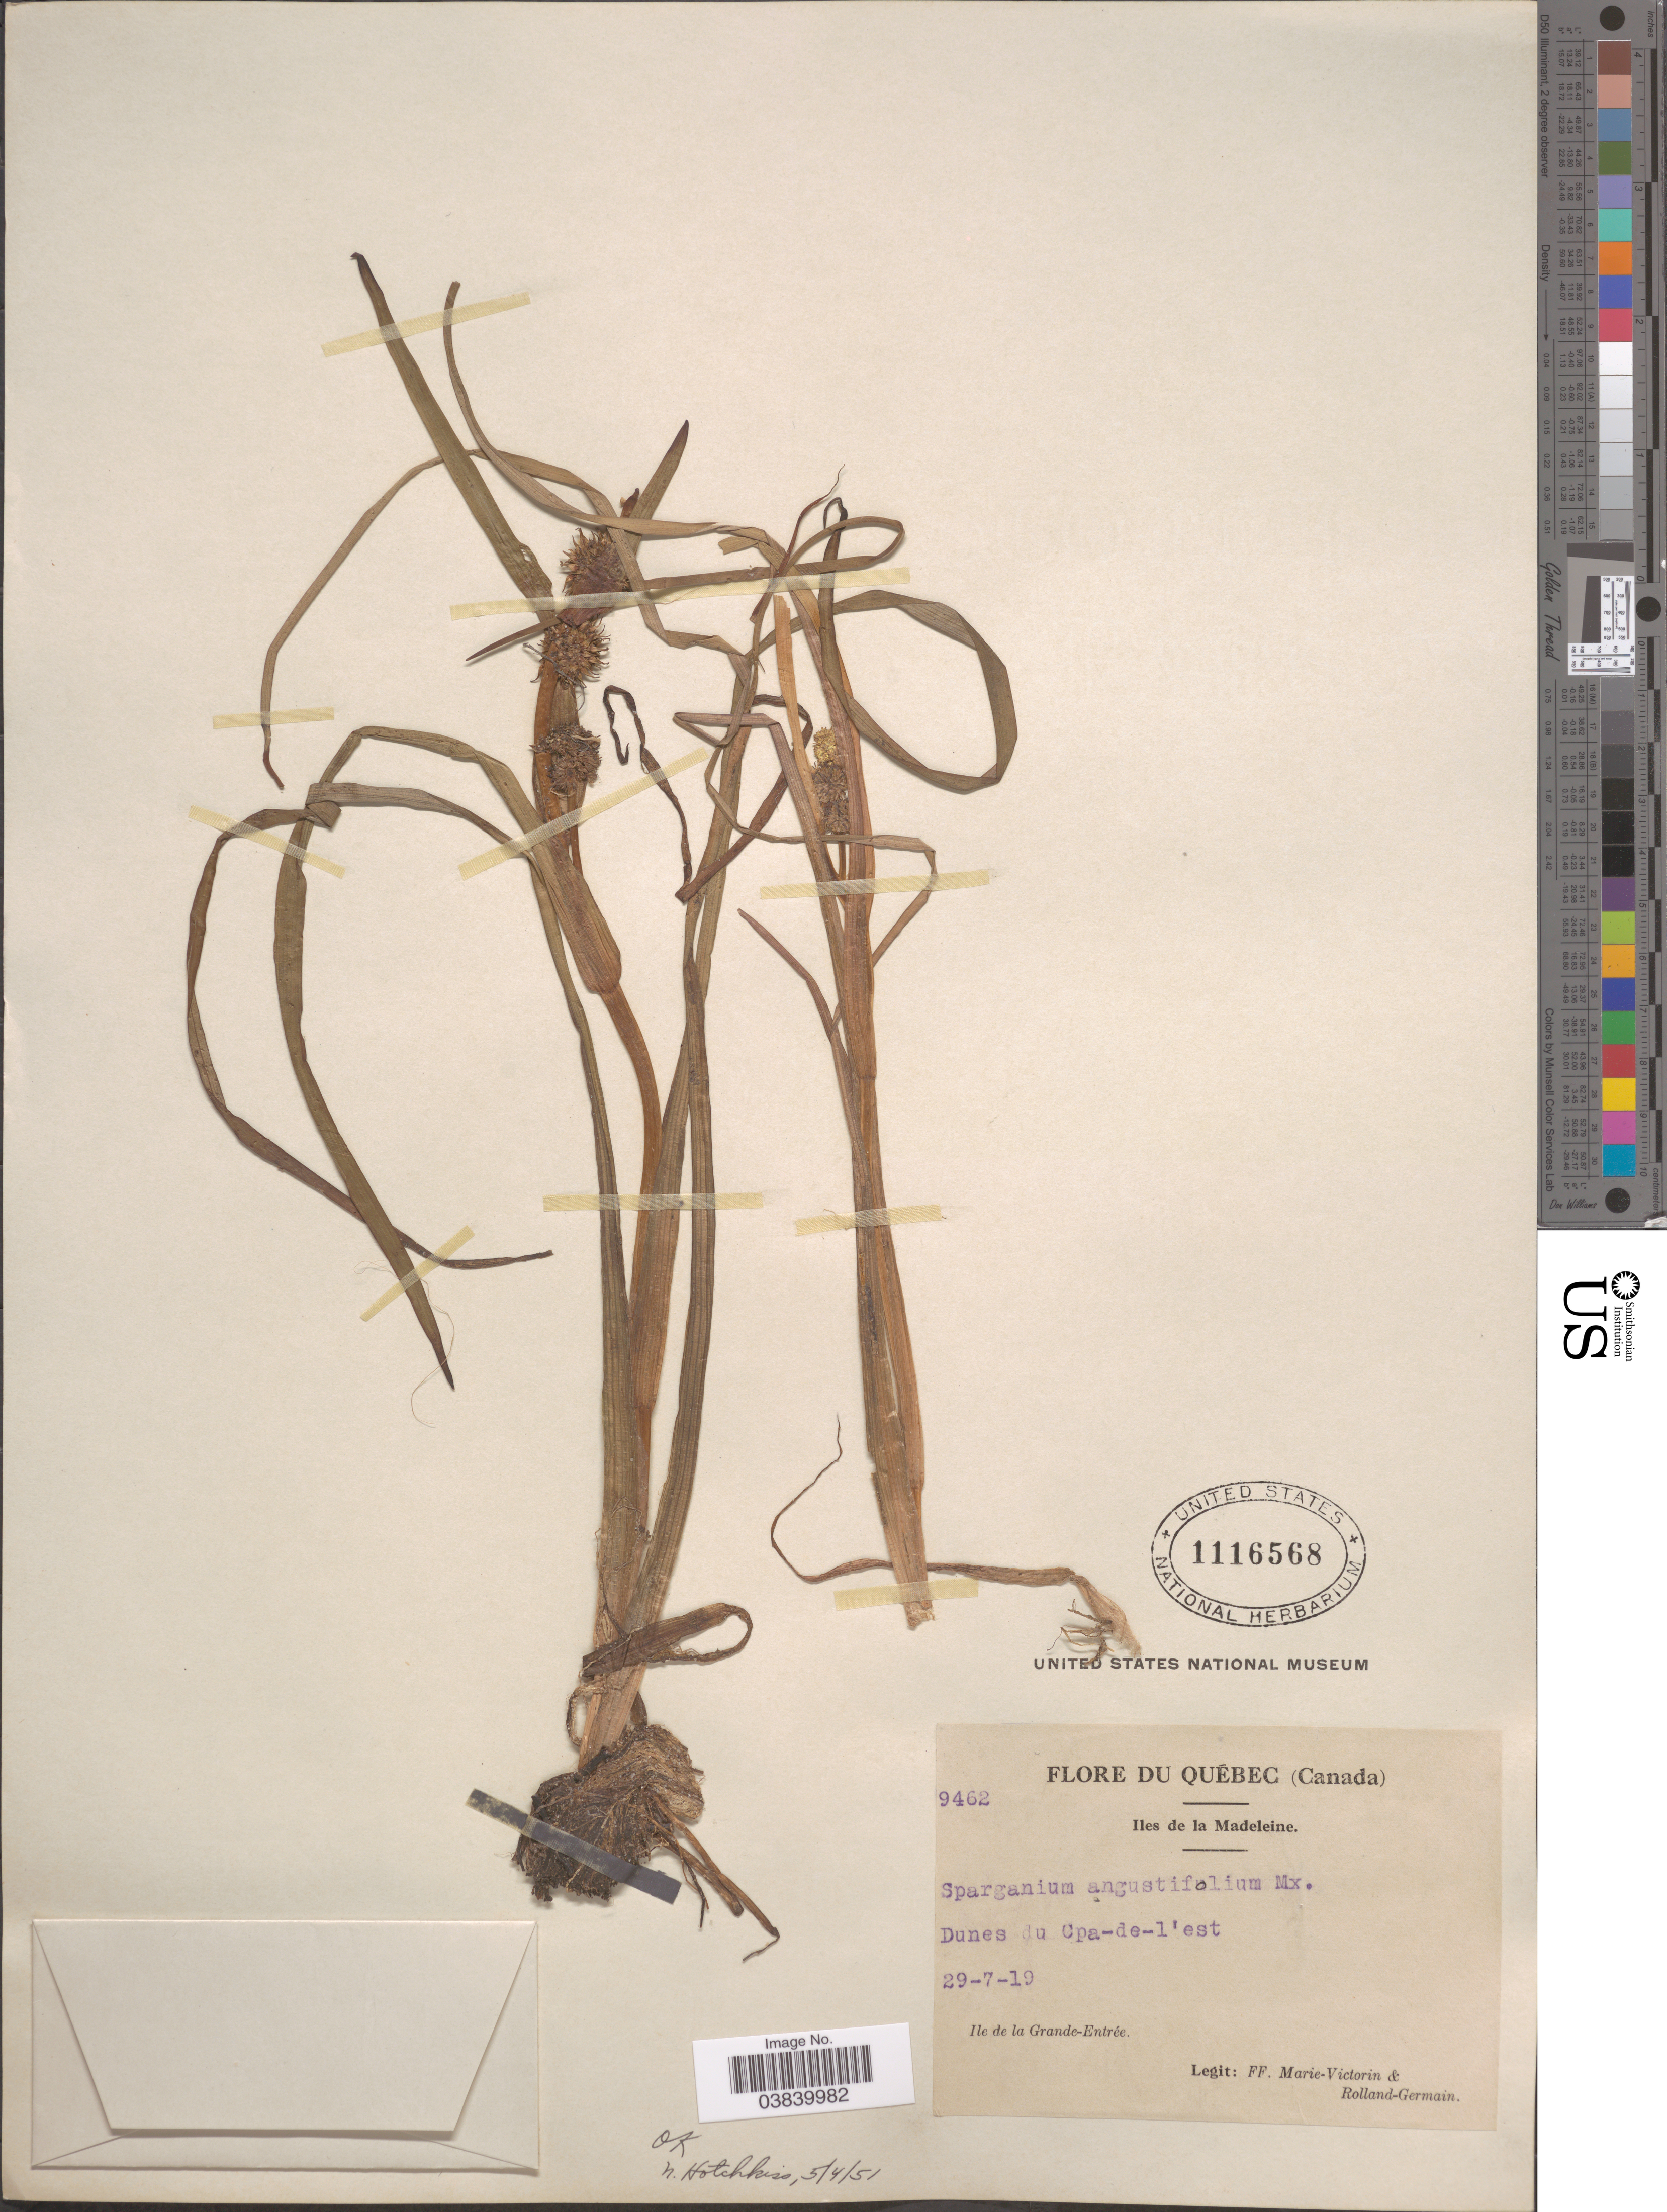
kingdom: Plantae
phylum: Tracheophyta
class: Liliopsida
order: Poales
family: Typhaceae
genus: Sparganium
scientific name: Sparganium angustifolium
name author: Michx.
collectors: F. Marie-Victorin & Rolland-Germain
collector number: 9462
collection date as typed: Transcribed d/m/y: 29/7/19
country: Canada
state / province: Quebec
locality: Iles de la Madeleine. Dunes du Cpa-de-l'est. Ile de la Grande-Entrée.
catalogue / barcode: US 1116568